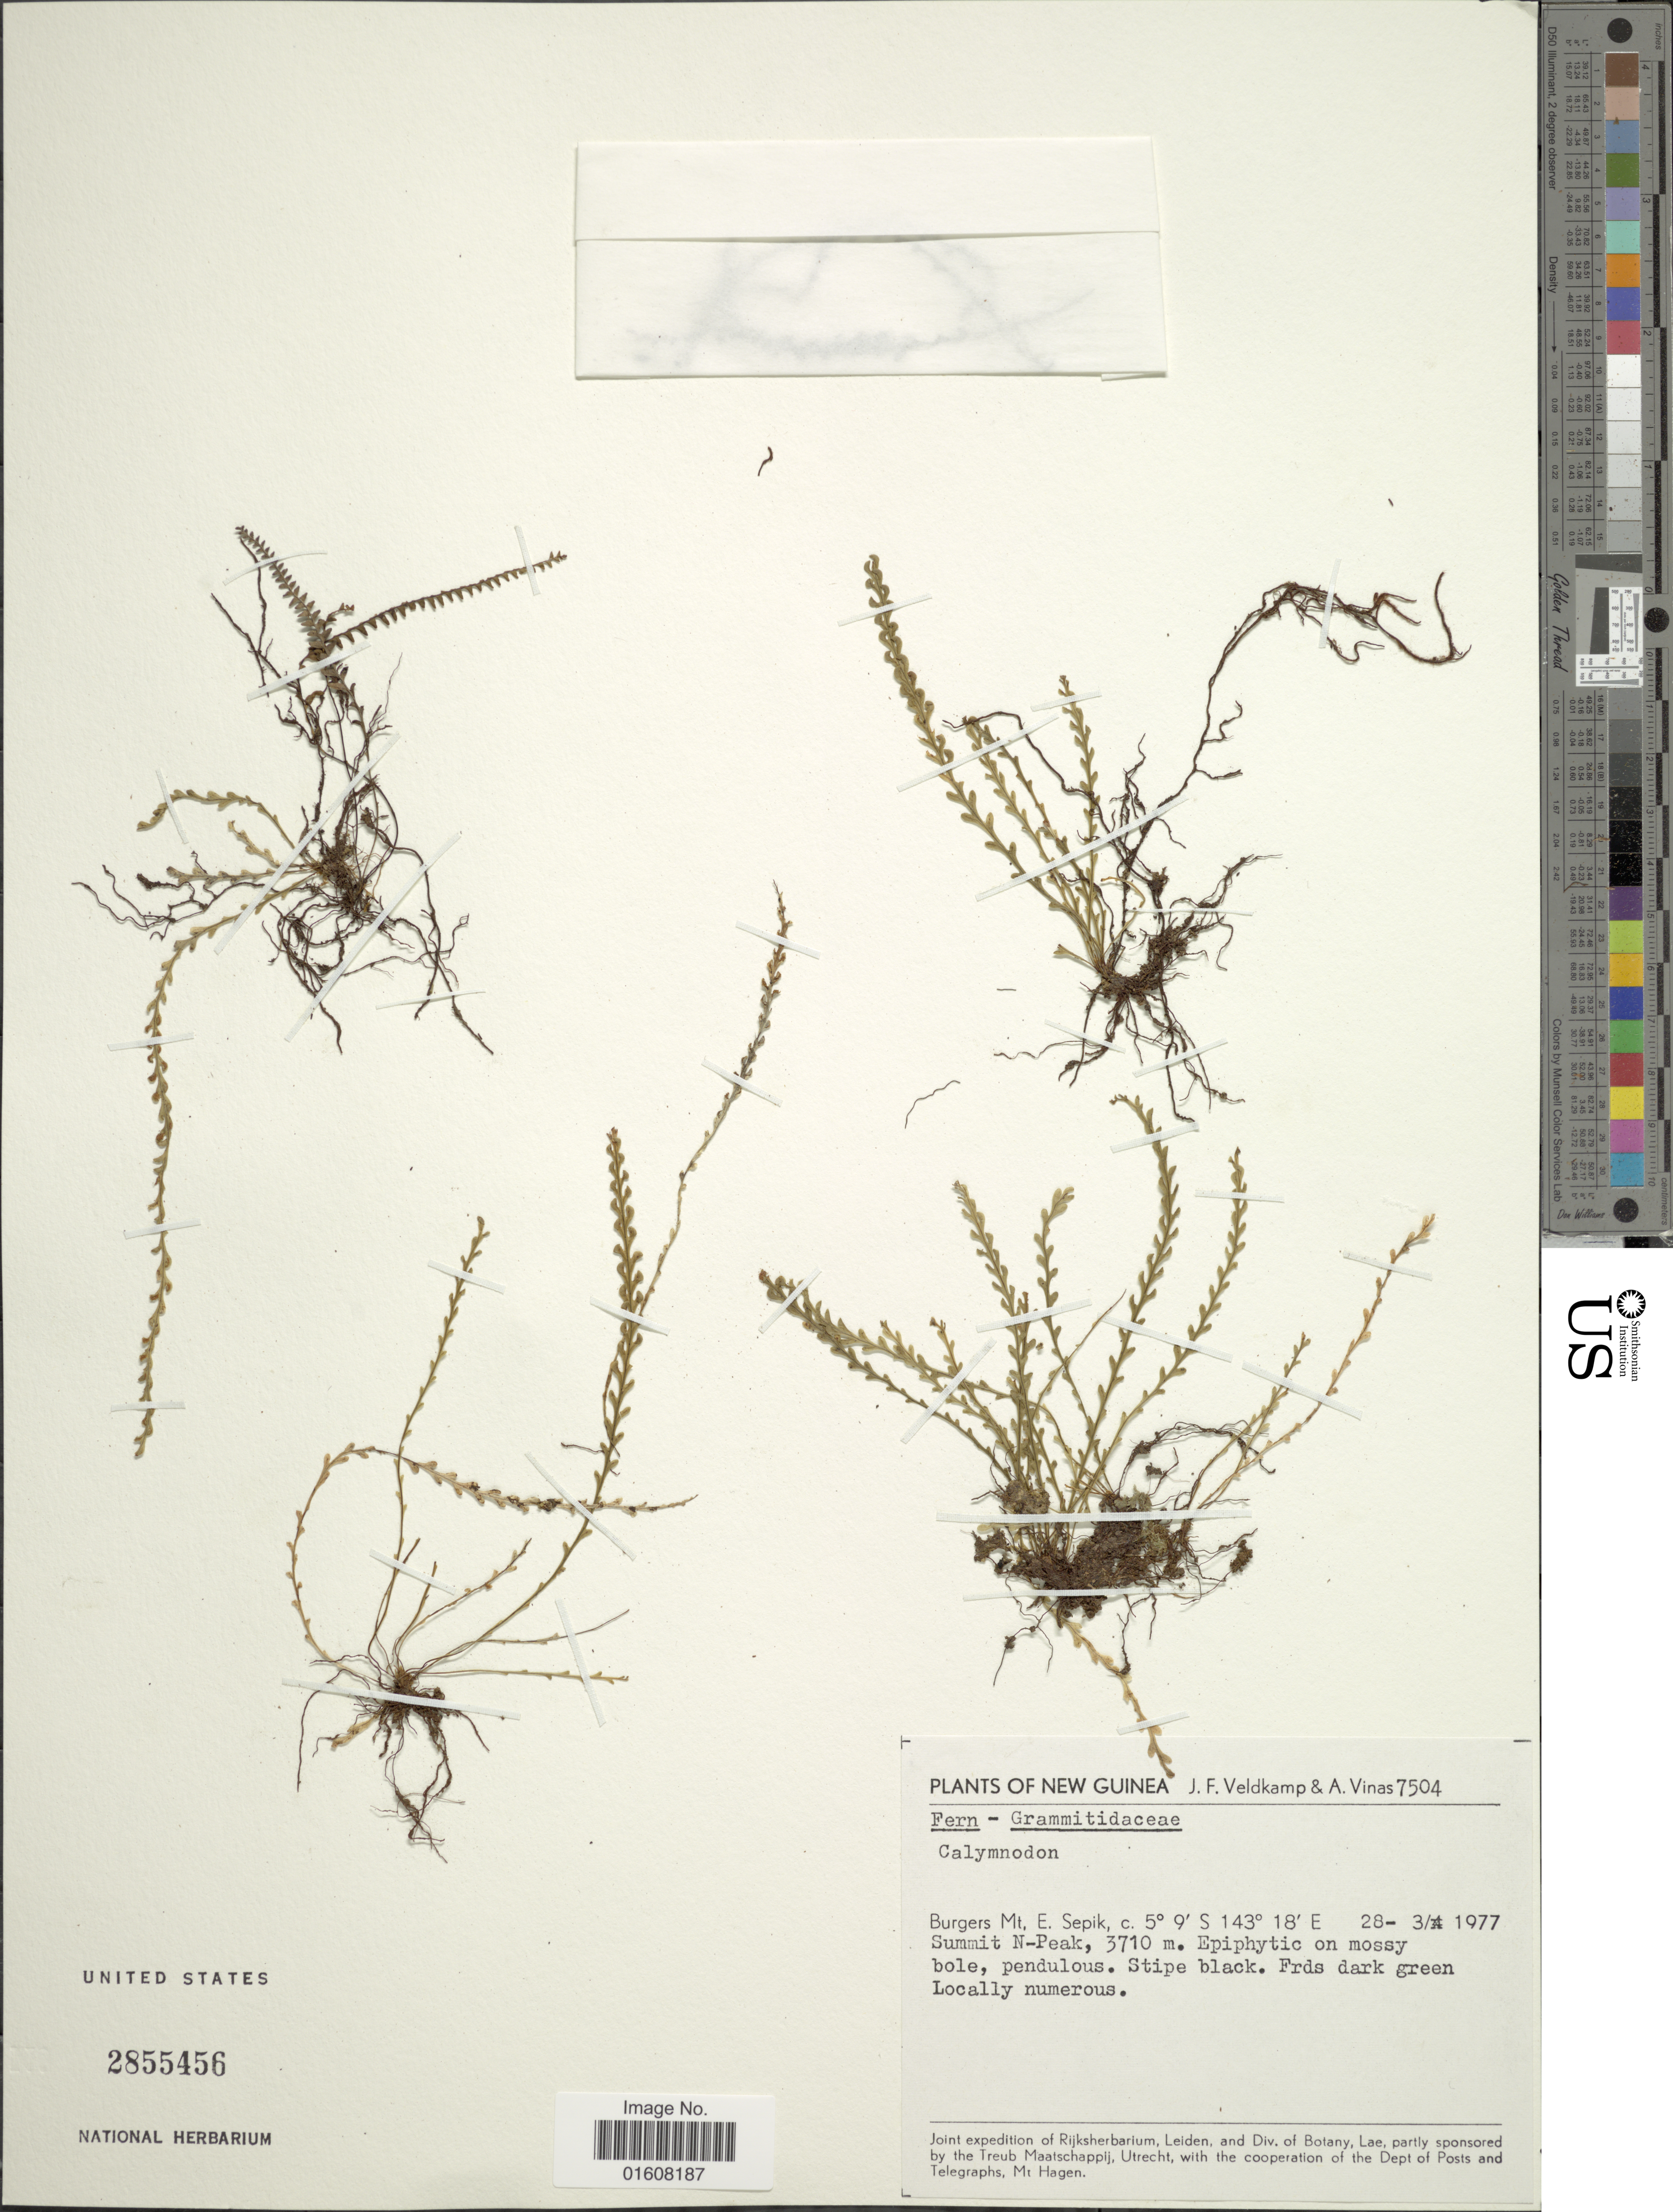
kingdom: Plantae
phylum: Tracheophyta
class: Polypodiopsida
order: Polypodiales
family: Polypodiaceae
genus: Grammitis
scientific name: Grammitis sp.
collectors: J. F. Veldkamp & A. Vinas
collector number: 7504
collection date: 1977-03-28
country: Papua New Guinea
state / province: East Sepik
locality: New Guinea. Burgers Mt, E. Sepik. Summit N-Peak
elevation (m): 3710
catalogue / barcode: US 2855456